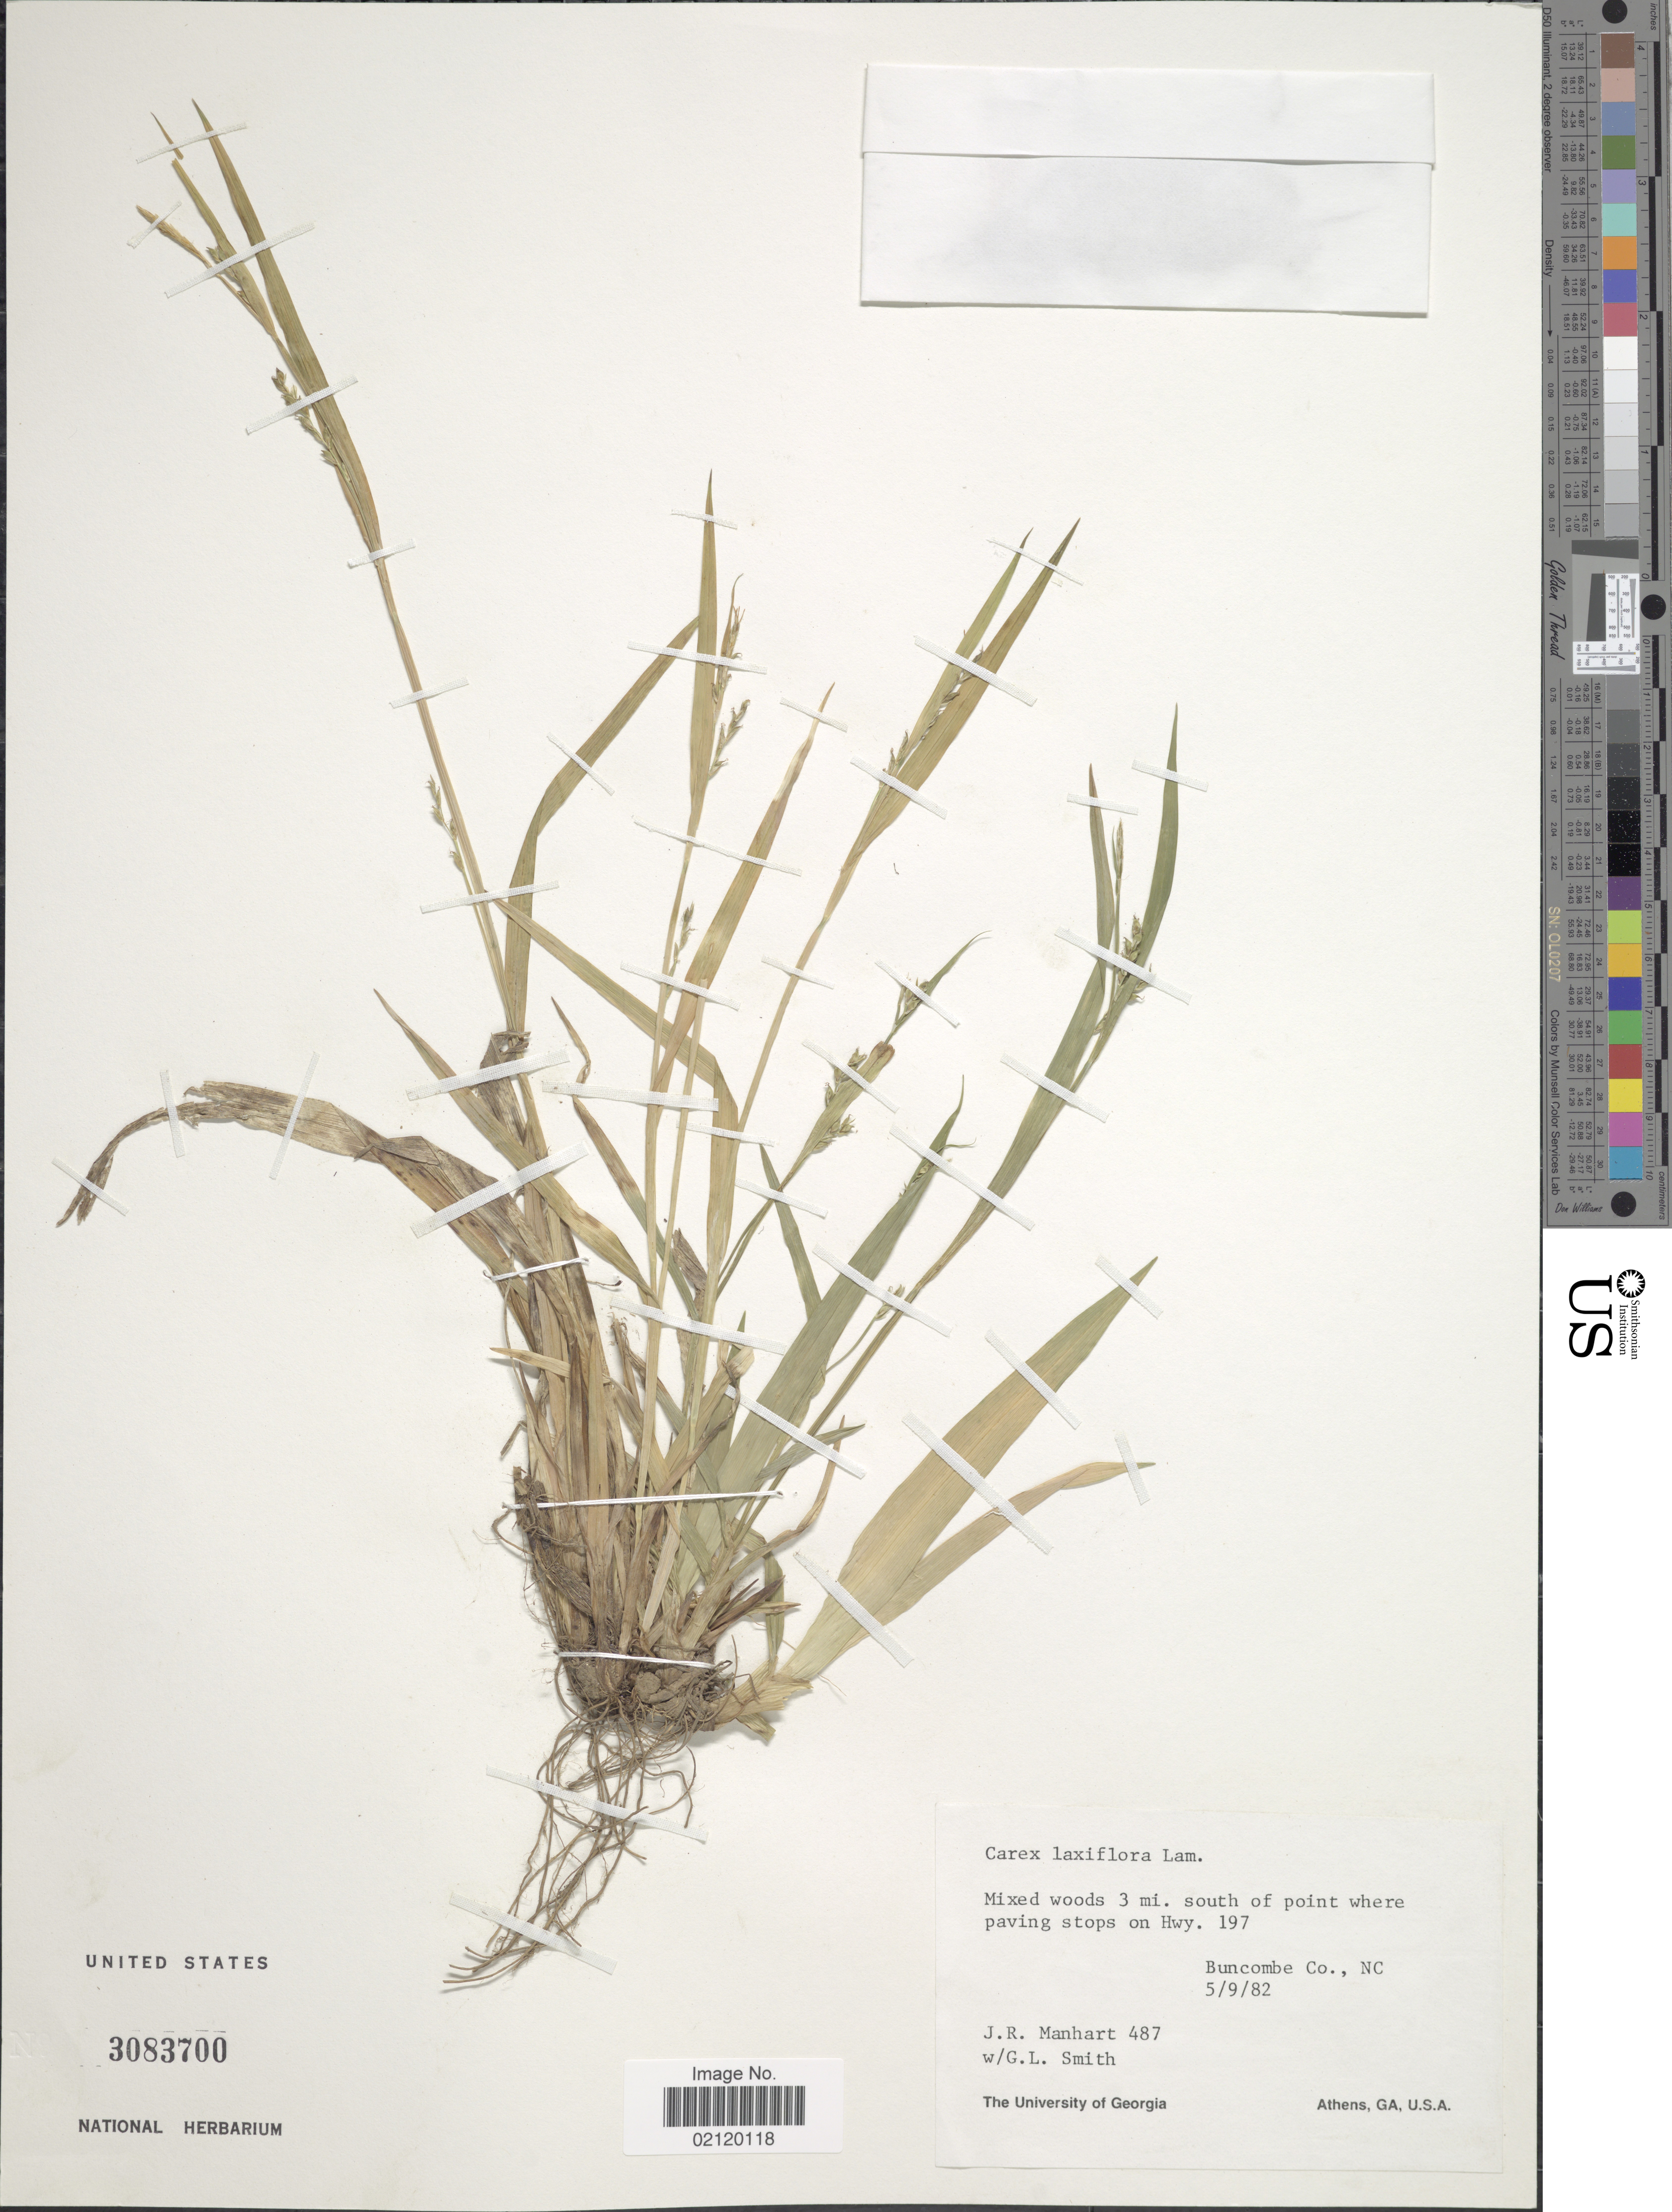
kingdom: Plantae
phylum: Tracheophyta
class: Liliopsida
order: Poales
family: Cyperaceae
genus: Carex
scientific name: Carex laxiflora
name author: Lam.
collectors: J. Manhart & G. L. Smith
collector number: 487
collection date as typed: Transcribed d/m/y: 9/5/82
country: United States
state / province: North Carolina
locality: Mixed woods 3 mi. south of point where paving stops on Hwy. 197. Buncombe Co., NC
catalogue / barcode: US 3083700